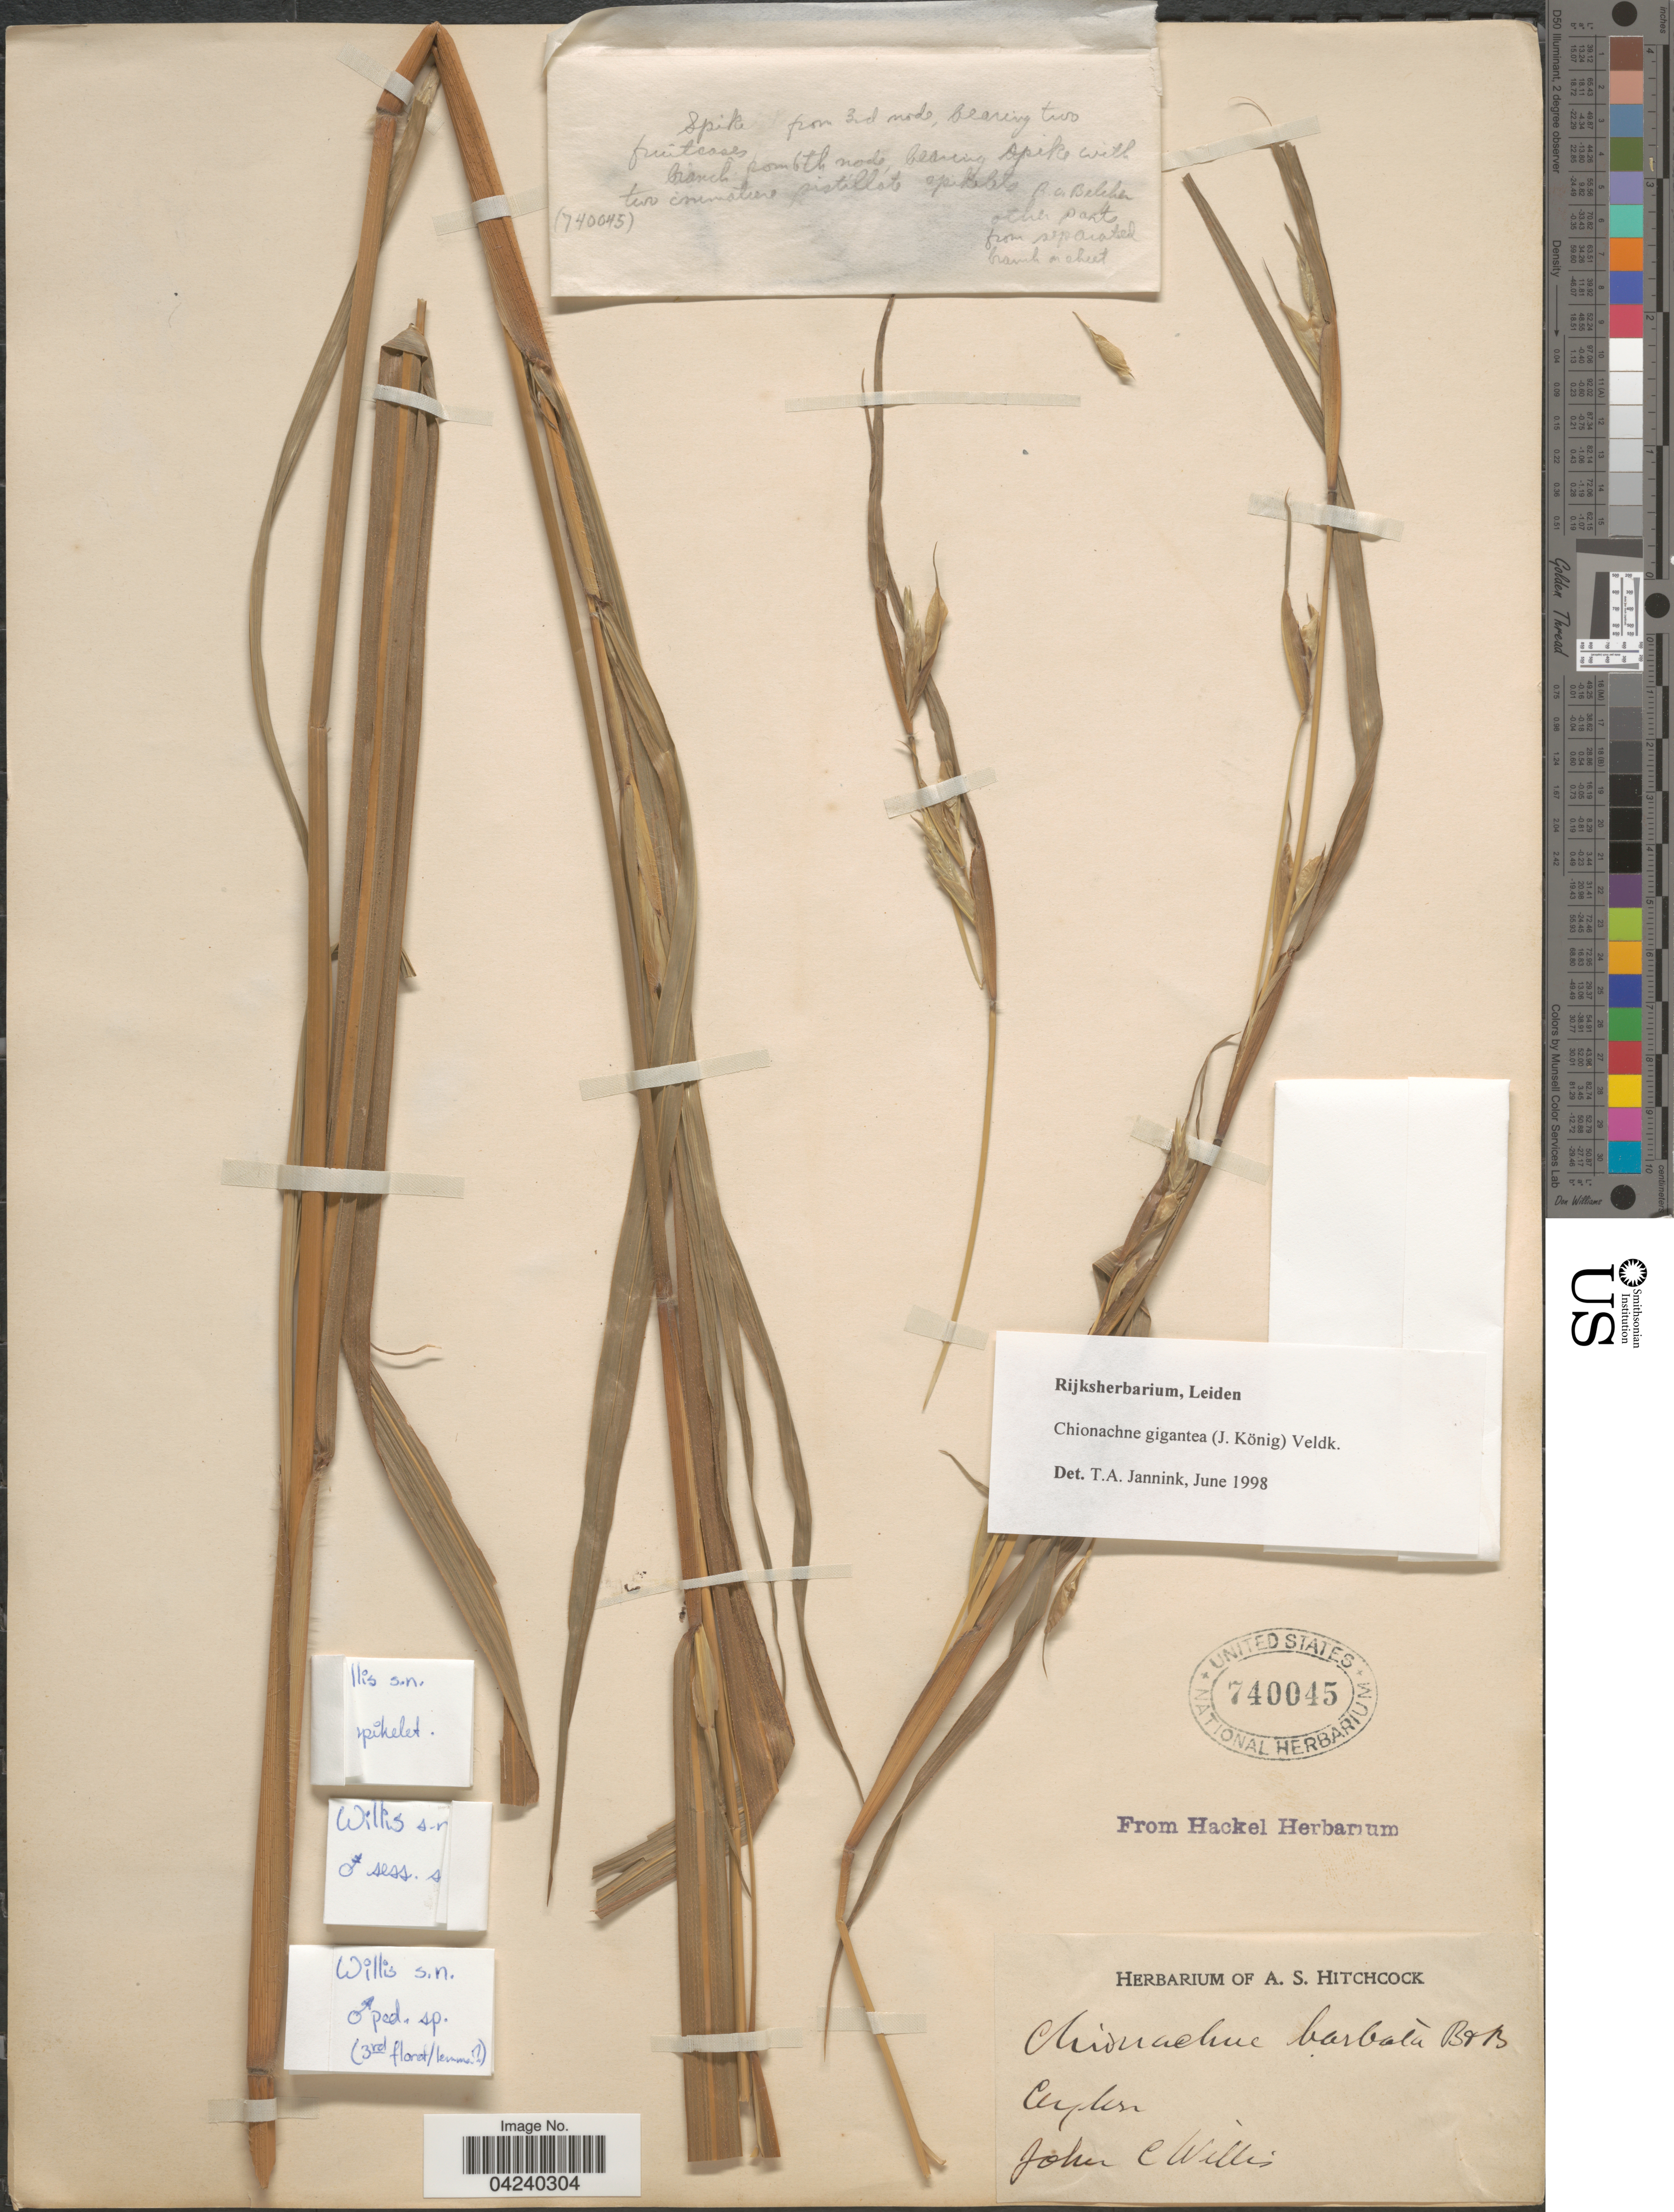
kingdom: Plantae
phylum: Tracheophyta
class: Liliopsida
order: Poales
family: Poaceae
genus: Chionachne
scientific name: Chionachne gigantea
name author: (J. Koenig) Veldkamp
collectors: J. Willis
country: Sri Lanka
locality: Ceylon.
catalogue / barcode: US 740045